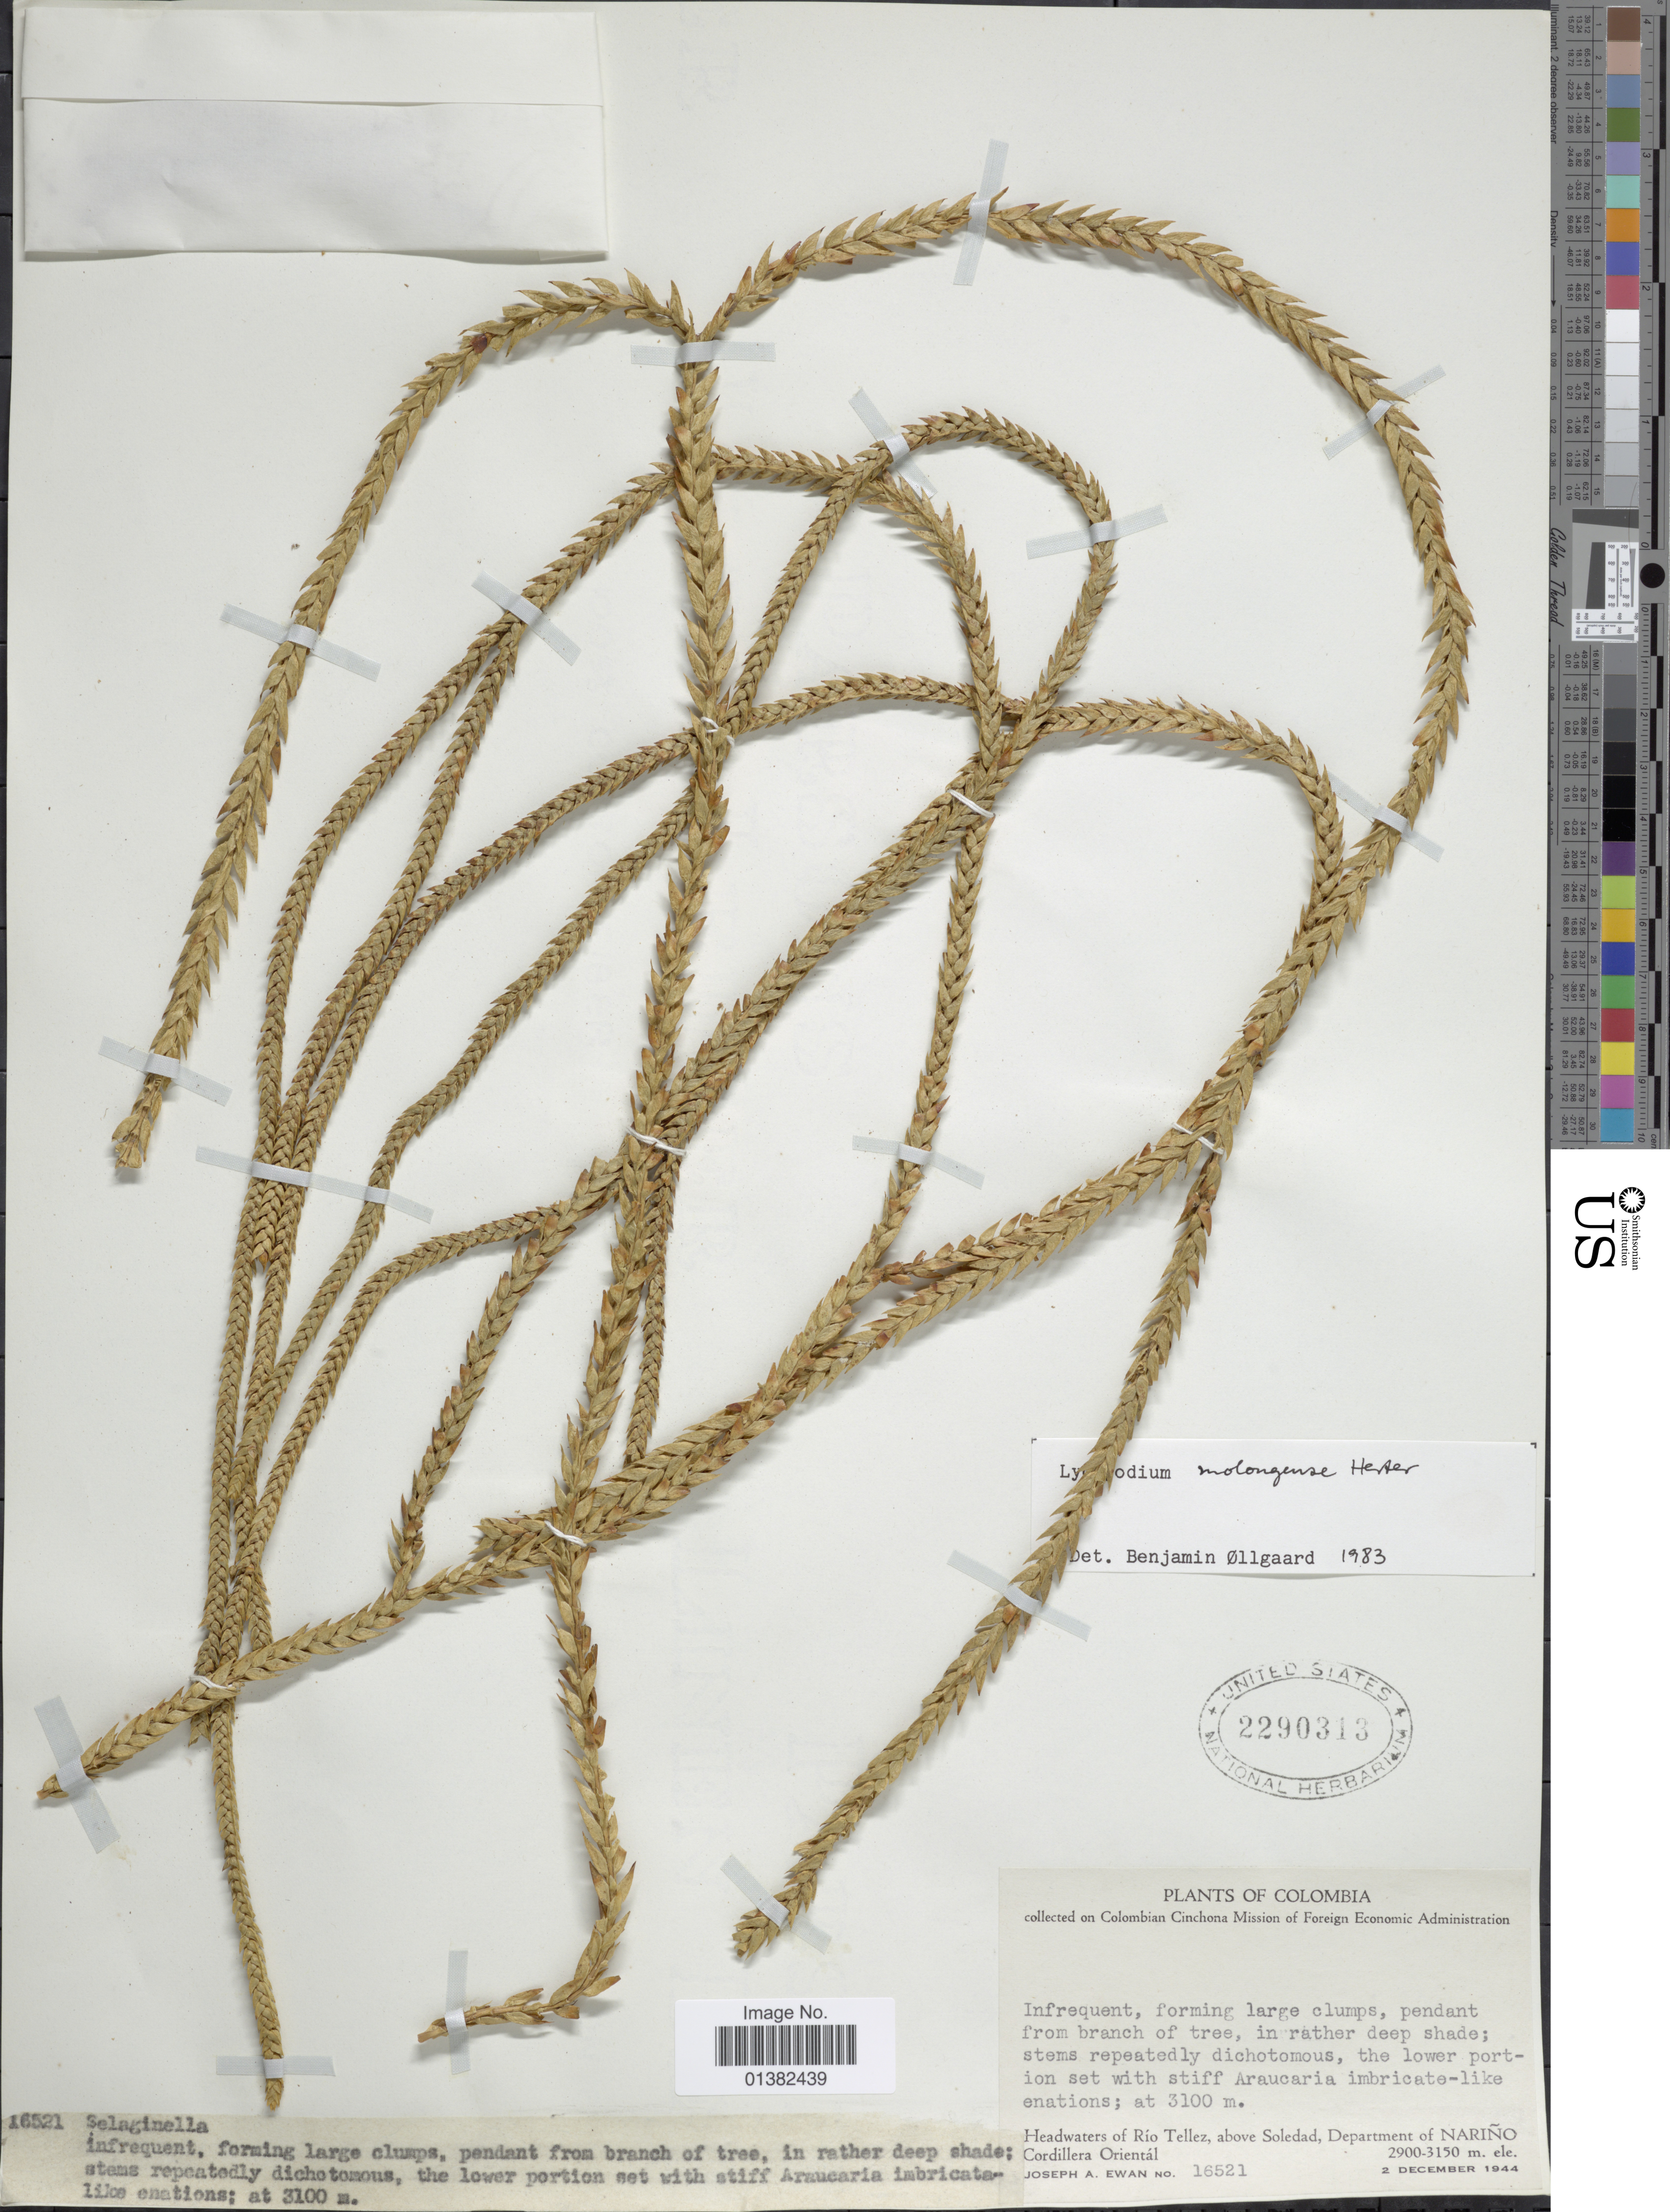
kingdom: Plantae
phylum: Tracheophyta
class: Lycopodiopsida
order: Lycopodiales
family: Lycopodiaceae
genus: Phlegmariurus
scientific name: Phlegmariurus echinatus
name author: (Spring) B. Øllg.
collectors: J. A. Ewan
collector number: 16521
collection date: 1944-12-02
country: Colombia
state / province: Nariño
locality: Headwaters of Río Tellez, above Soledad, Cordillera Orientál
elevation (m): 2900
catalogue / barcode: US 2290313